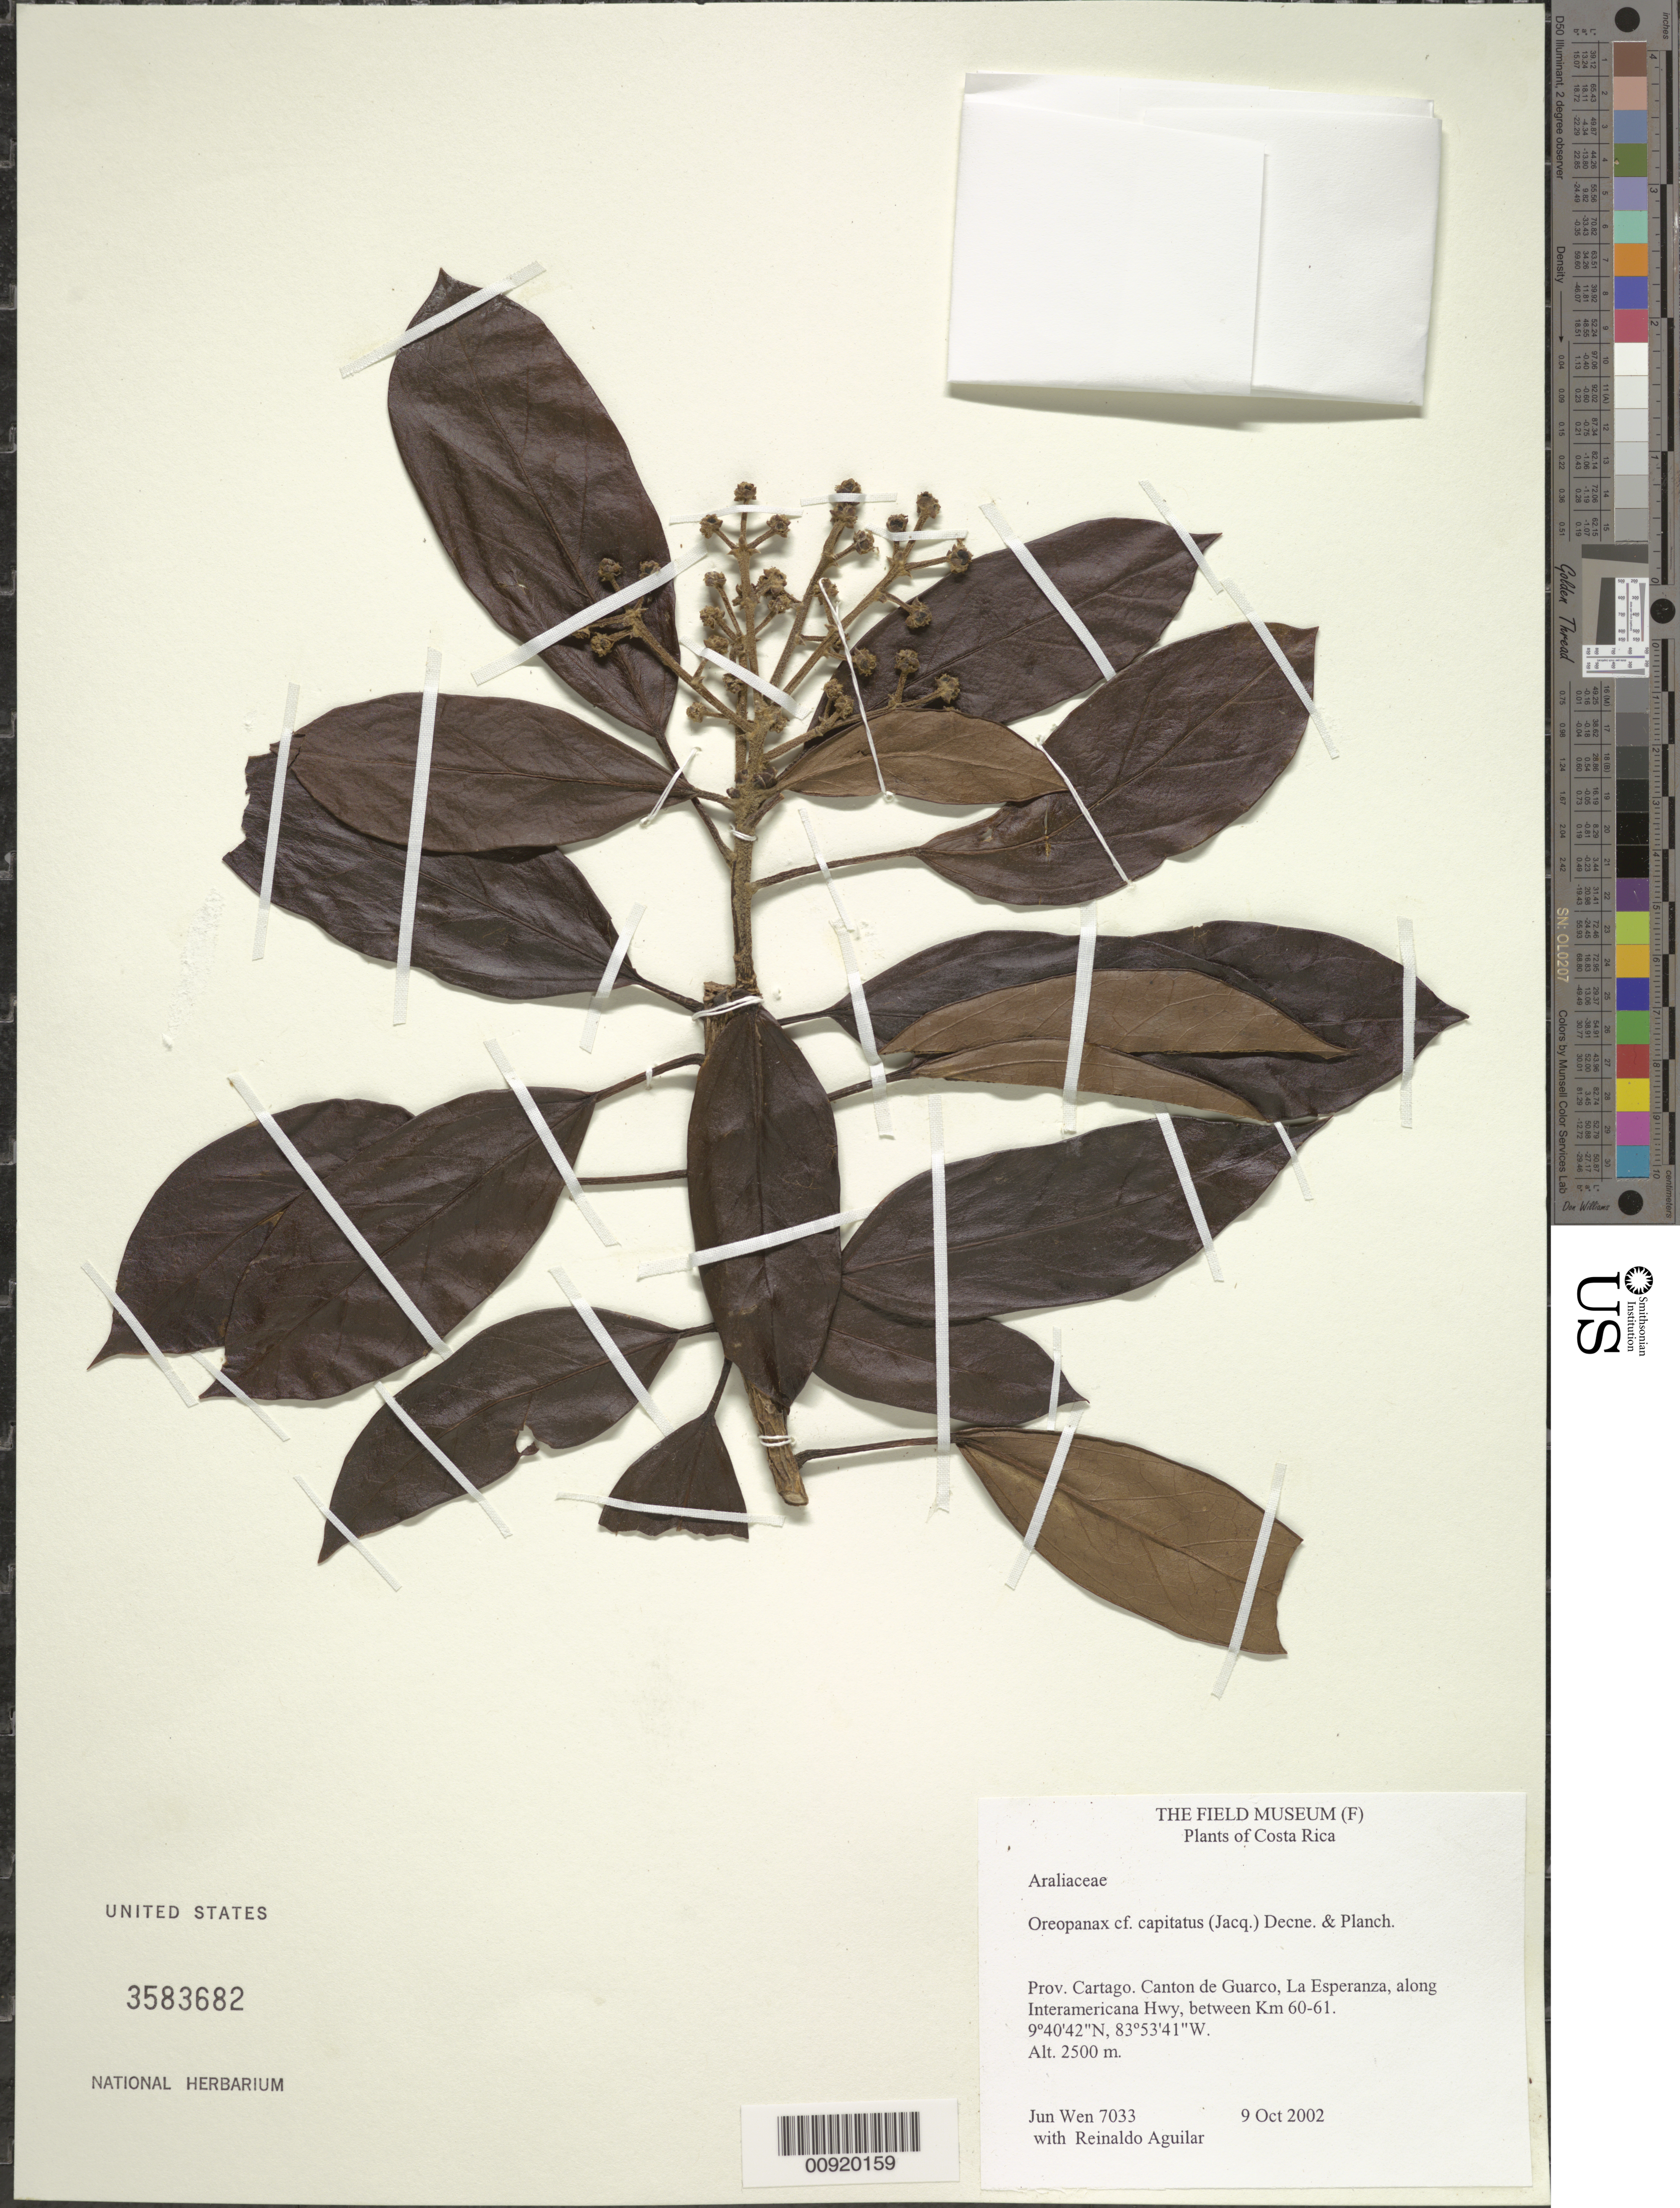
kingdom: Plantae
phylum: Tracheophyta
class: Magnoliopsida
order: Apiales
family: Araliaceae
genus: Oreopanax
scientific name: Oreopanax capitatus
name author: (Jacq.) Decne. & Planch.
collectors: J. Wen & R. Aguilar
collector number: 7033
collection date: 2002-10-09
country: Costa Rica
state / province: Cartago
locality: Canton de Guarco, La Esperanza, along Interamiercana Hwy, between Km 60 -61.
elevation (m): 2500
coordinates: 9 40 42 N, 83 53 41 W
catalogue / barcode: US 3583682